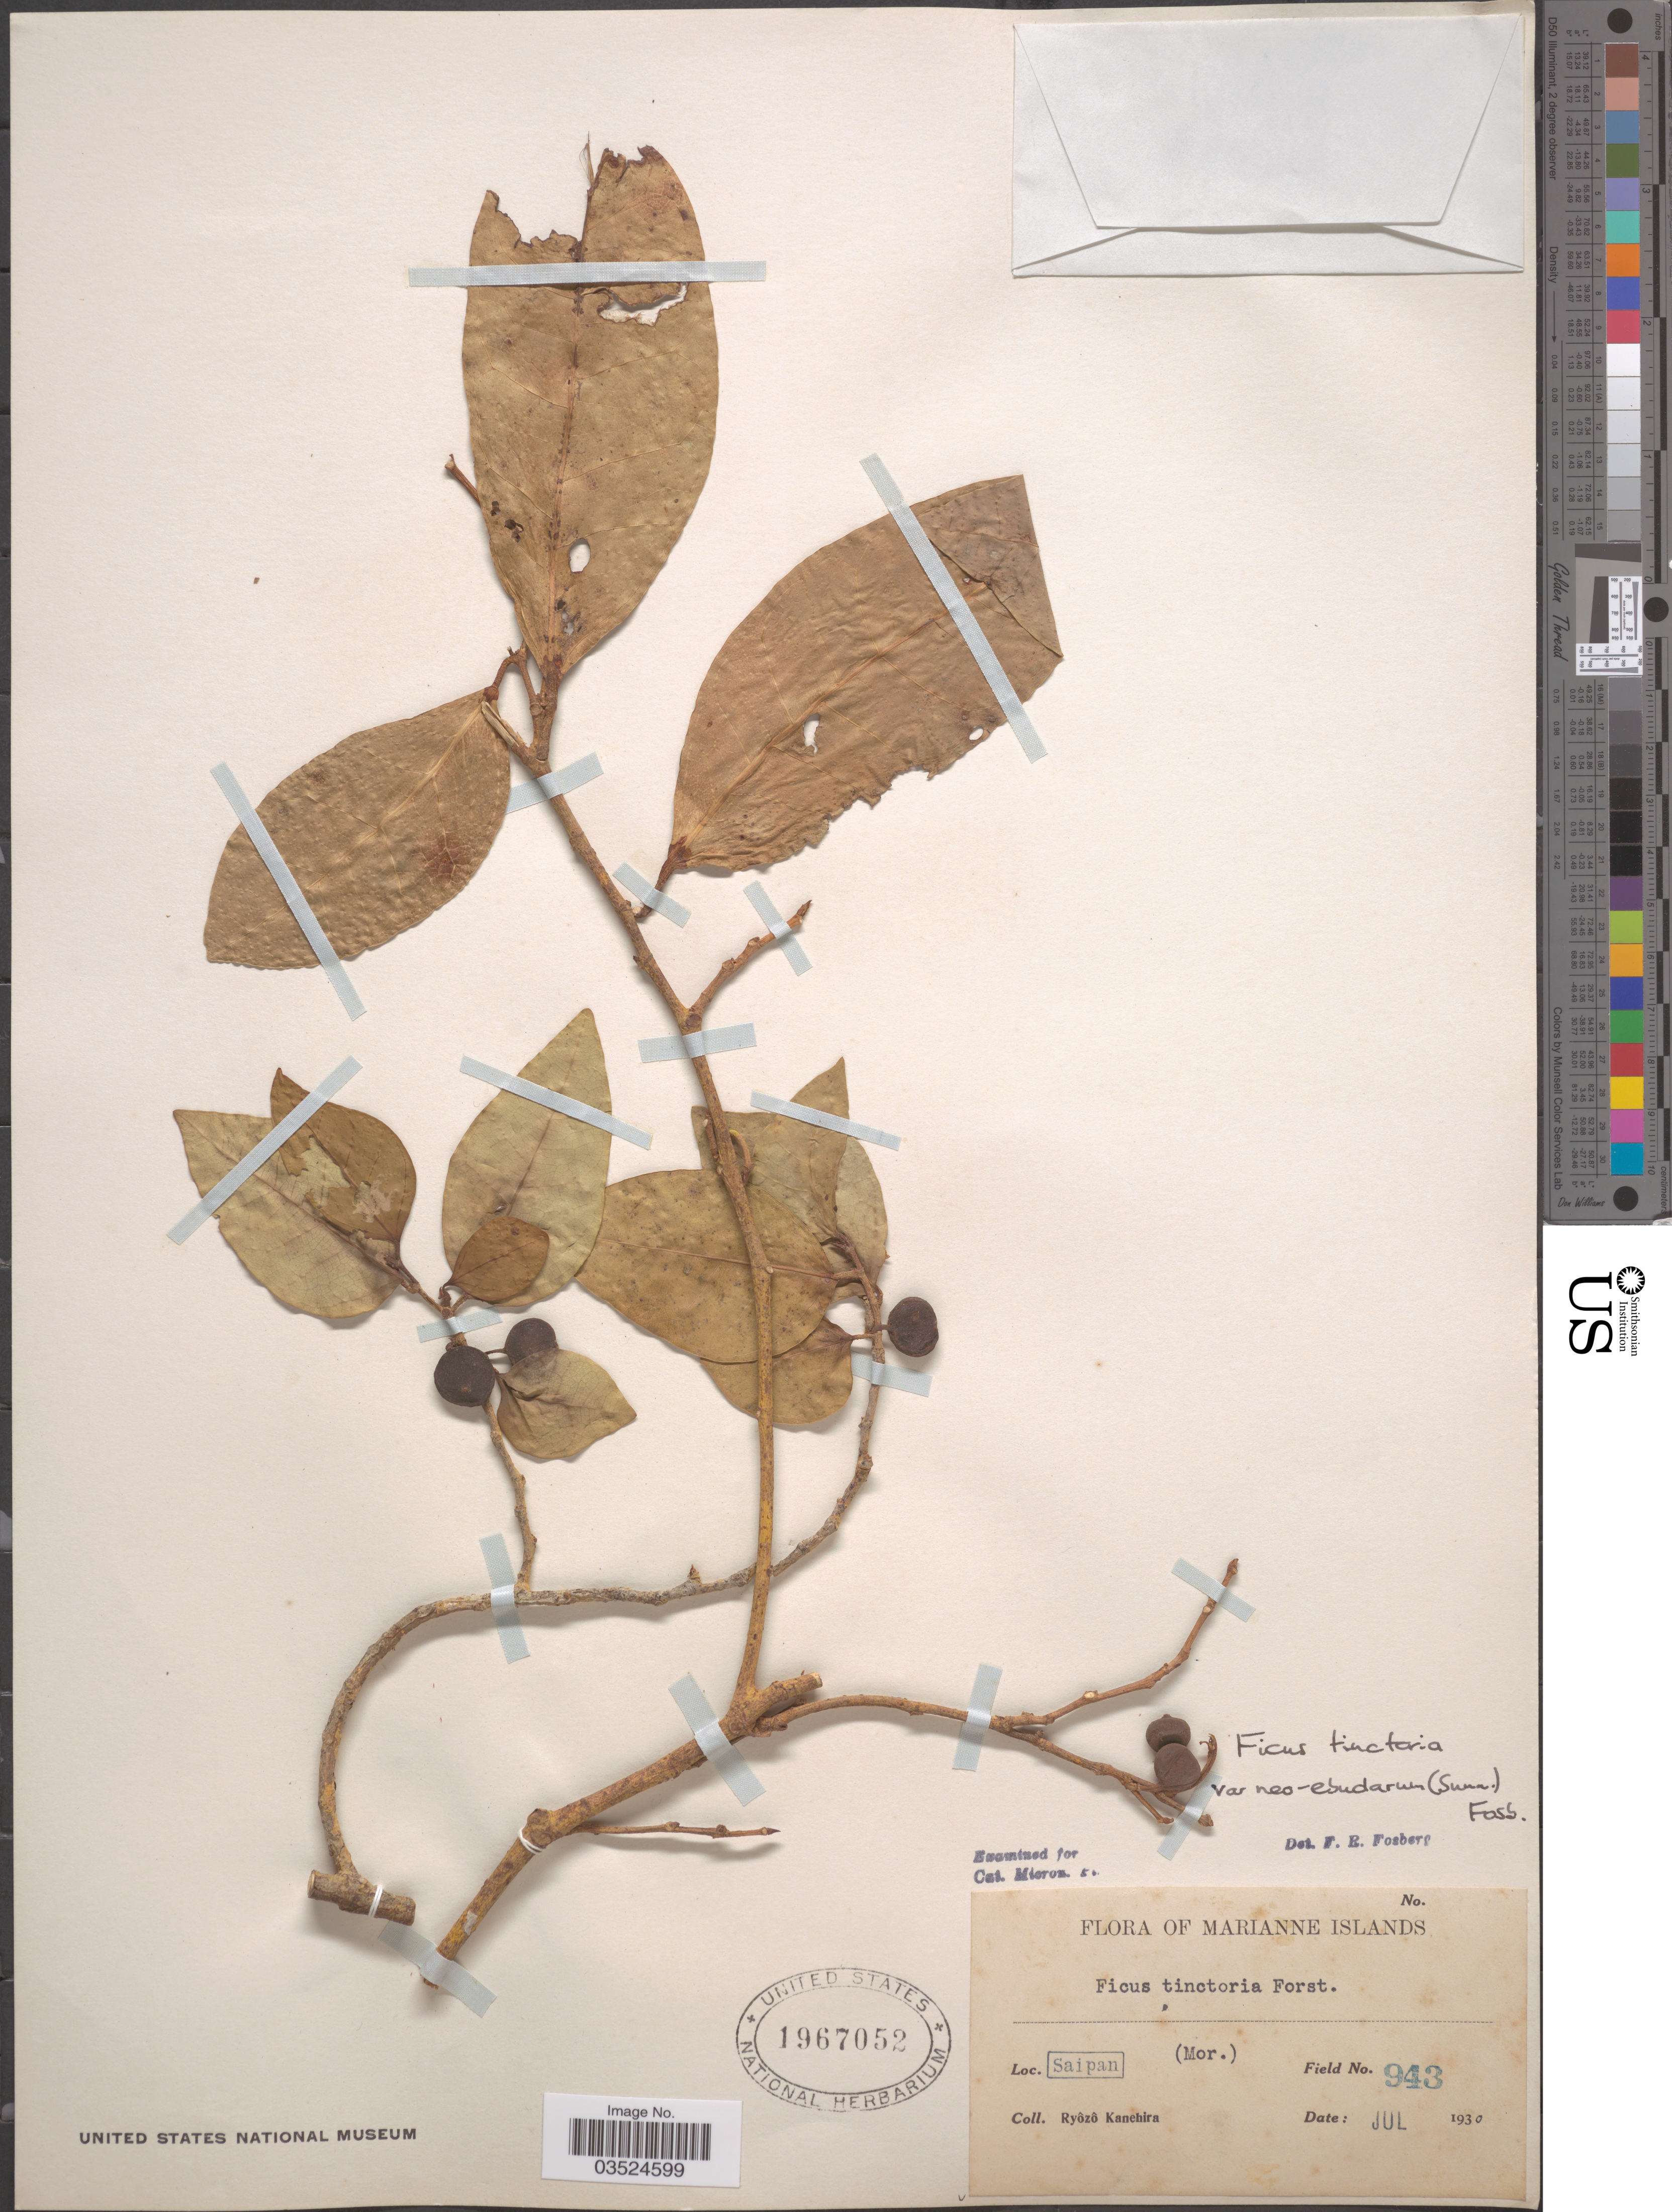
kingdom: Plantae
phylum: Tracheophyta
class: Magnoliopsida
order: Rosales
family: Moraceae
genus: Ficus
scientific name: Ficus tinctoria var. neoebudarum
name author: (Summerh.) Fosberg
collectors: R. Kanehira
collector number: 943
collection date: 1930-07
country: Northern Mariana Islands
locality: Marianne Islands. Saipan.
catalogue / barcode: US 1967052